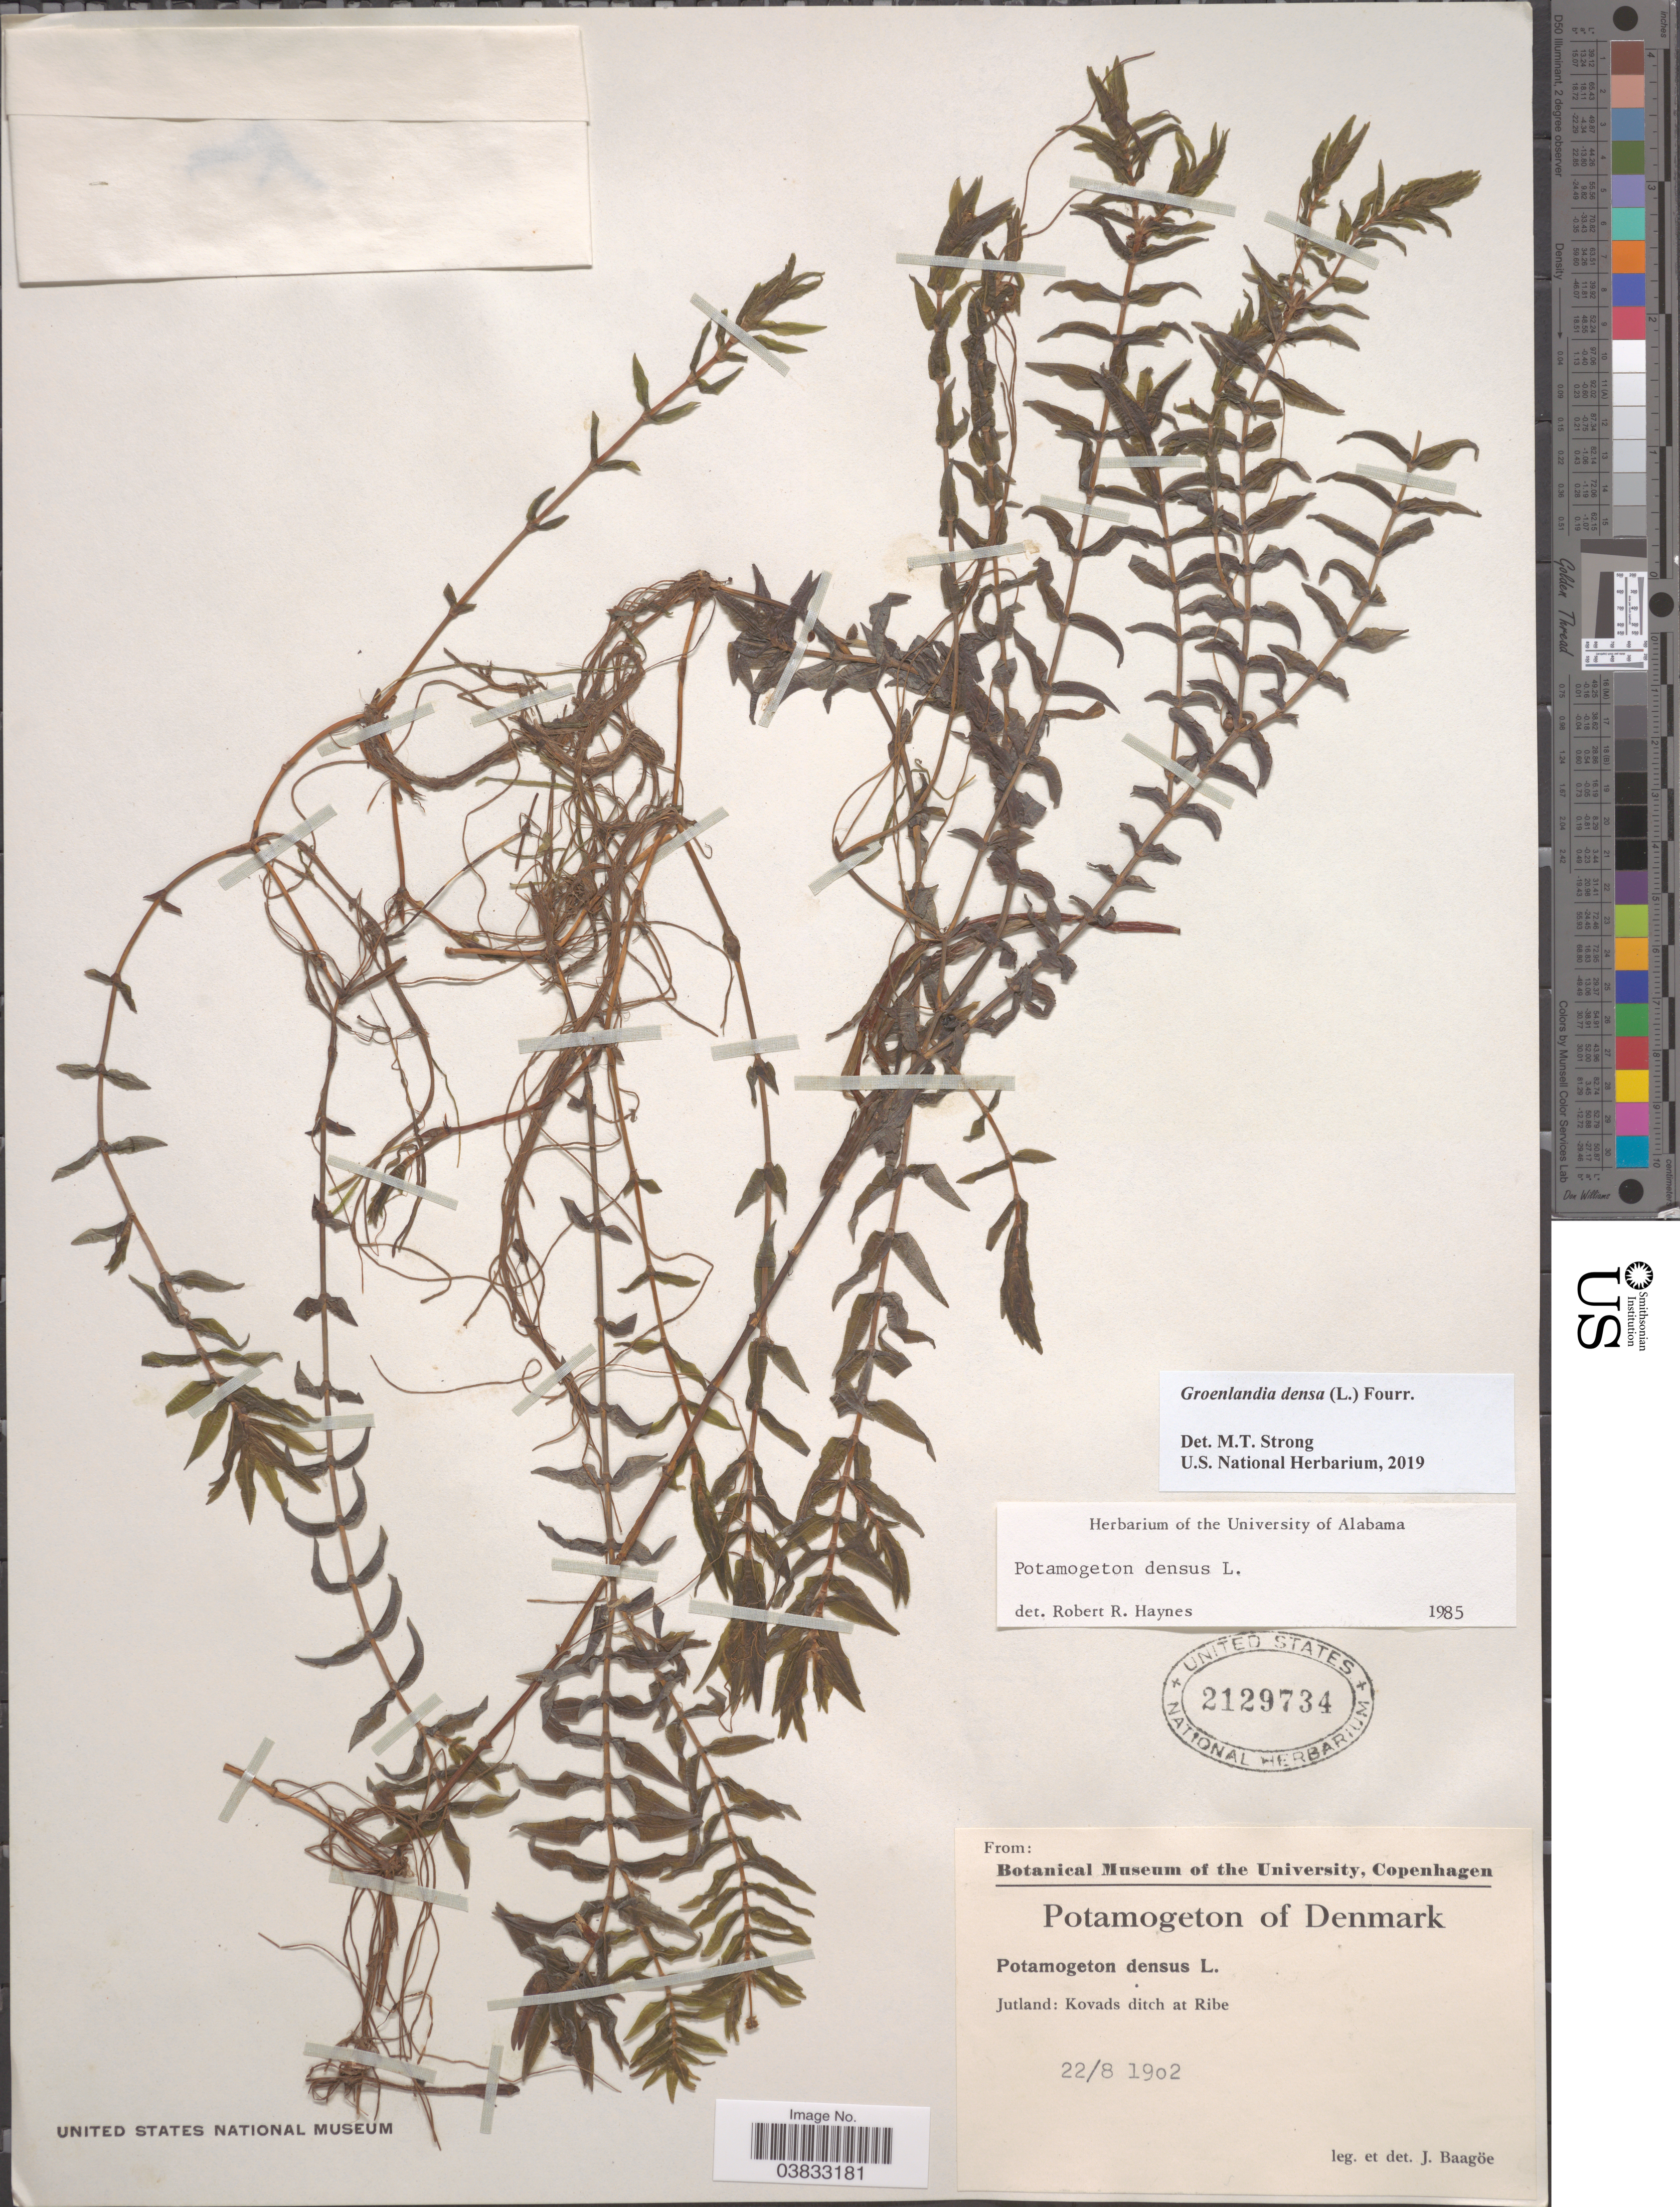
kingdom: Plantae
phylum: Tracheophyta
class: Liliopsida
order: Alismatales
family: Potamogetonaceae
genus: Groenlandia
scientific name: Groenlandia densa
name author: Fourr.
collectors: J. Baagoe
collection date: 1902-08-22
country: Denmark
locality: Potamogeton densus L. Jutland: Kovads ditch at Ribe.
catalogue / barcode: US 2129734